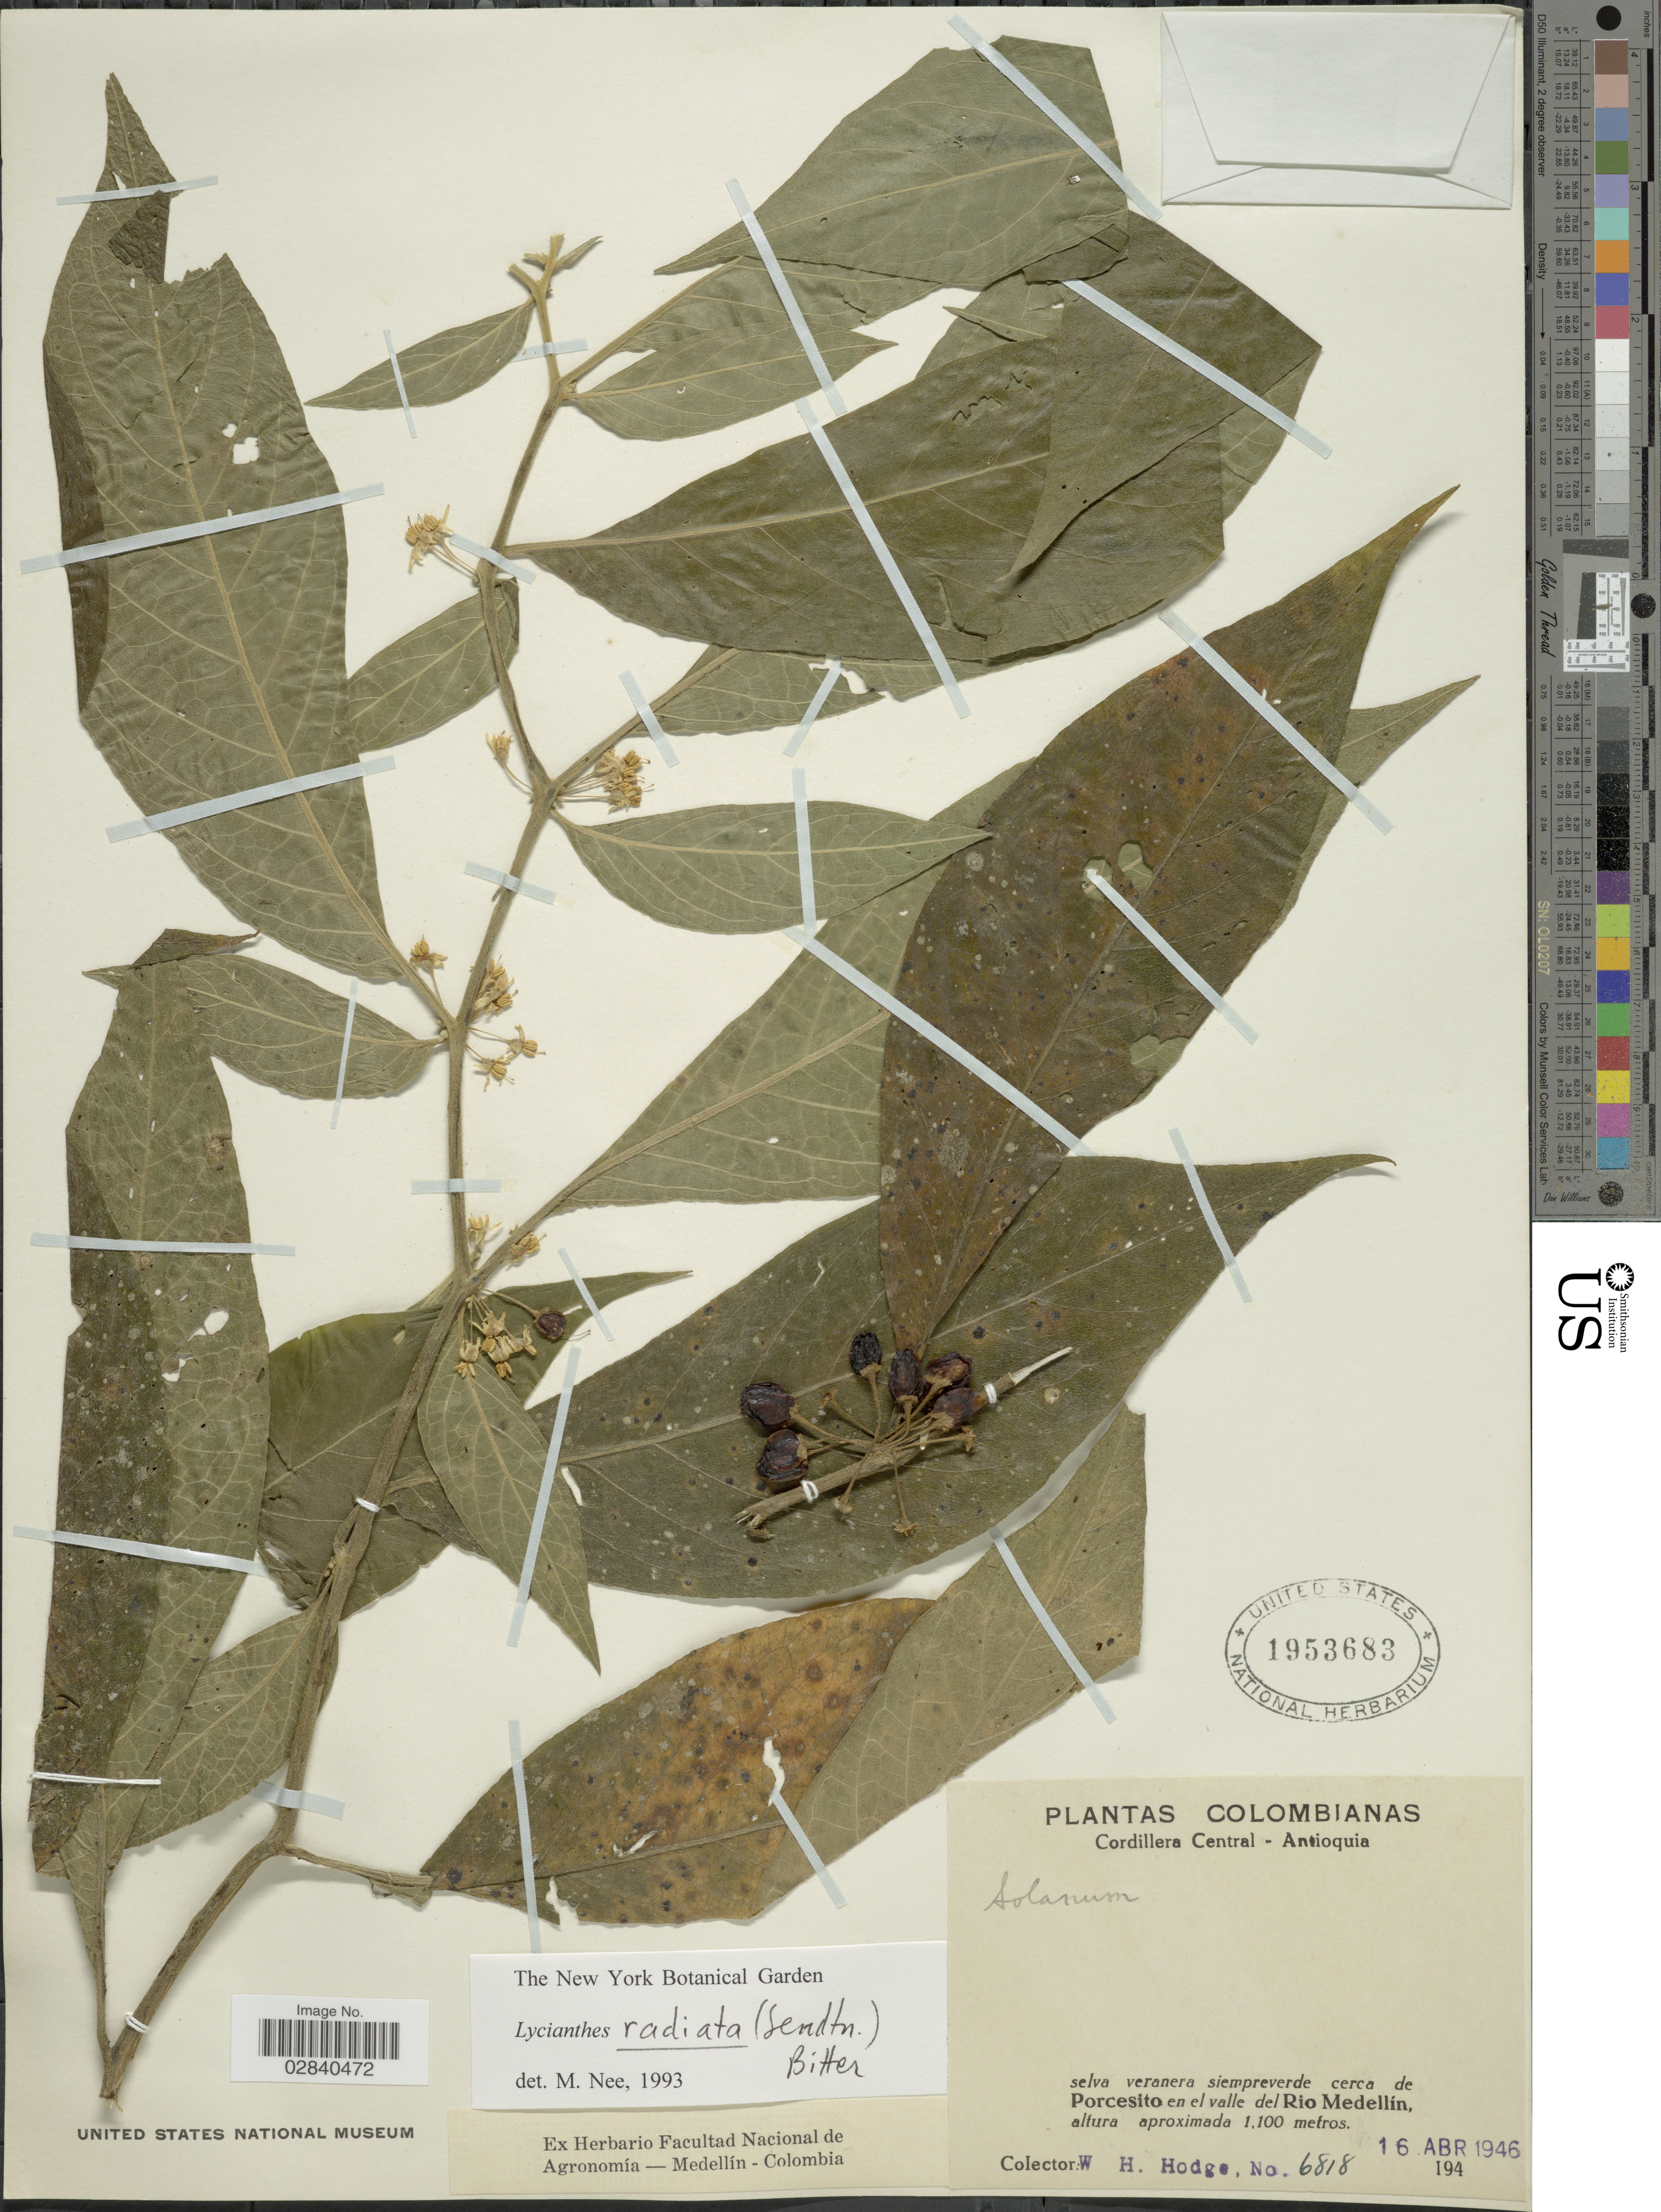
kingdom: Plantae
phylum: Tracheophyta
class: Magnoliopsida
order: Solanales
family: Solanaceae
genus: Lycianthes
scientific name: Lycianthes radiata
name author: (Sendtn.) Bitter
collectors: W. Hodge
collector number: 6818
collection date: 1946-04-16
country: Colombia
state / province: Antioquia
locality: Cordillera Central - Antioquia, selva veranera siempreverde cerca de Porcesito en el valle del Rio Medellín.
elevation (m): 1100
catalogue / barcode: US 1953683